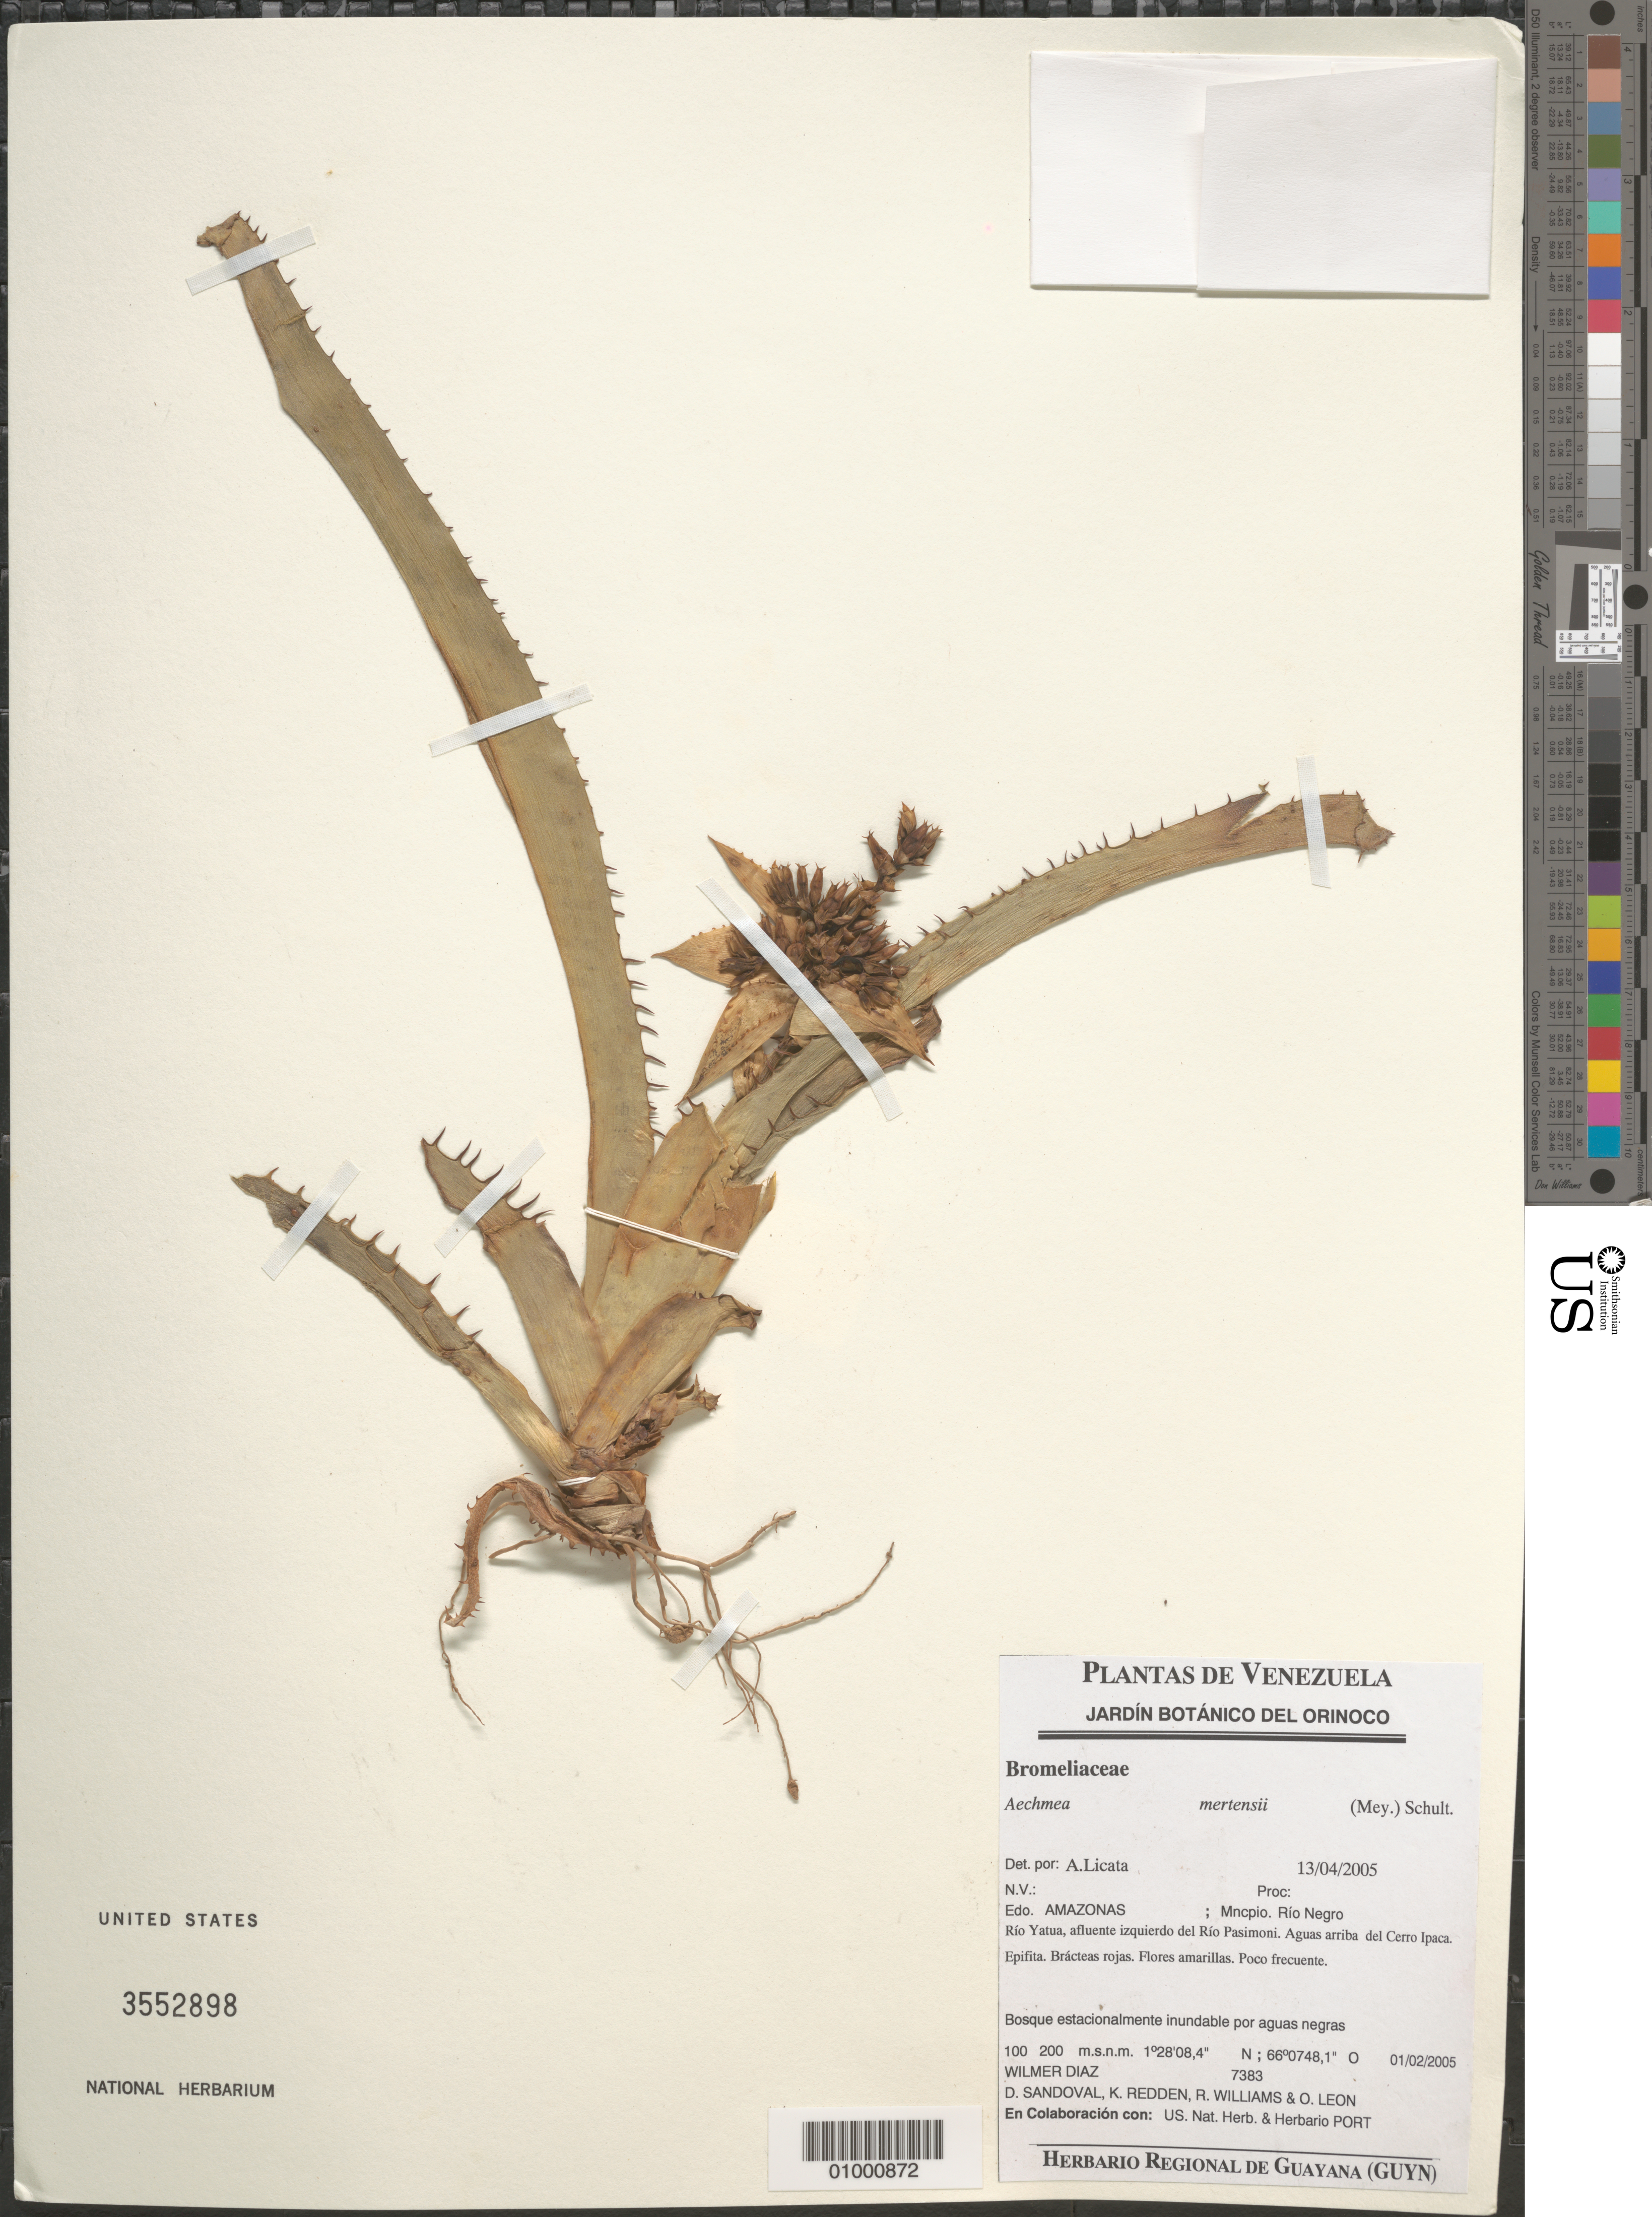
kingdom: Plantae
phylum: Tracheophyta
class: Liliopsida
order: Poales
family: Bromeliaceae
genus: Aechmea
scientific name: Aechmea mertensii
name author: (G. Mey.) Schult. & Schult. f.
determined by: Holst, Bruce K.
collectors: W. Díaz P., D. Sandoval, K. M. Redden, R. Williams & O. León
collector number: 7383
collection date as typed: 13-Apr-05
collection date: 2005-04-13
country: Venezuela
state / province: Amazonas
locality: Mun. Río Negro, Río Yatua, afluente del Río Pasimoni, Cerro Ipaca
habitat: Bosque estacionalmente inundable por aguas negras; aquas arriba del cerro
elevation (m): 100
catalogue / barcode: US 3552898